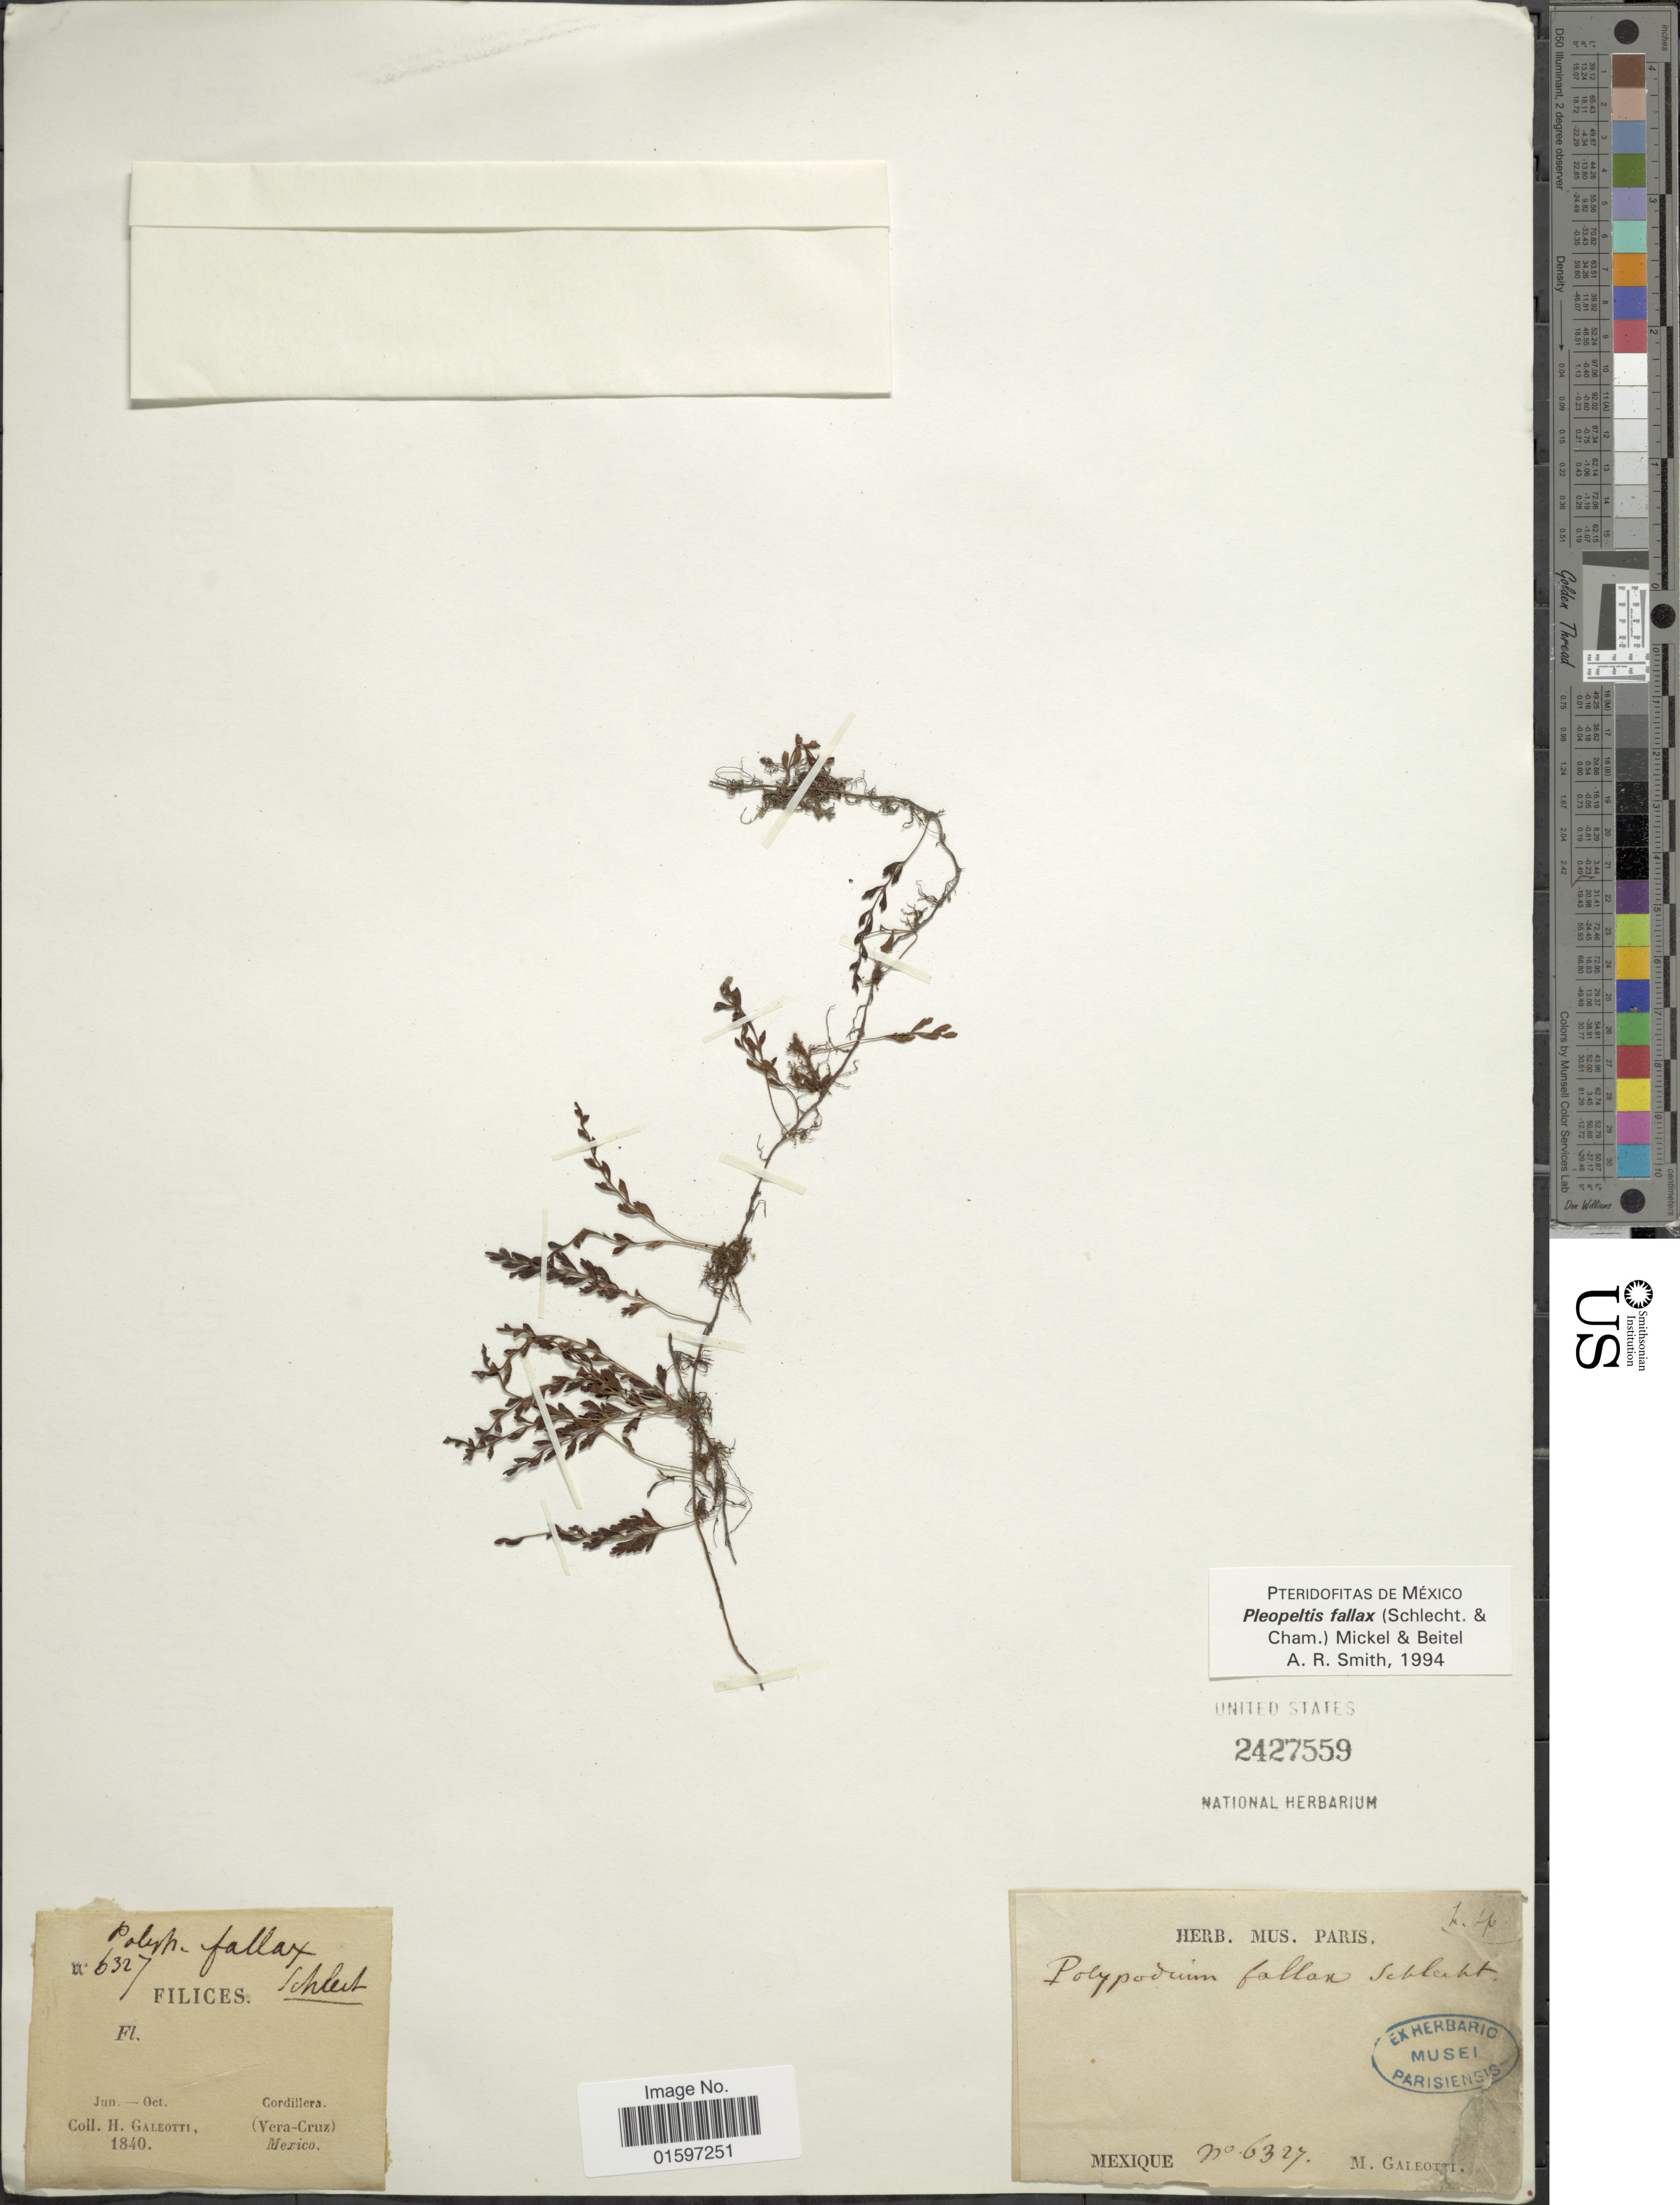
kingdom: Plantae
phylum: Tracheophyta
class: Polypodiopsida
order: Polypodiales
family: Polypodiaceae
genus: Pleopeltis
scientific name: Pleopeltis fallax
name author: (Schltdl. & Cham.) Mickel & Beitel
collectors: H. G. Galeotti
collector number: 6327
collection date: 1840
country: Mexico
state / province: Veracruz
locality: Cordillera (Vera-Cruz) Mexico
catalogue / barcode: US 2427559